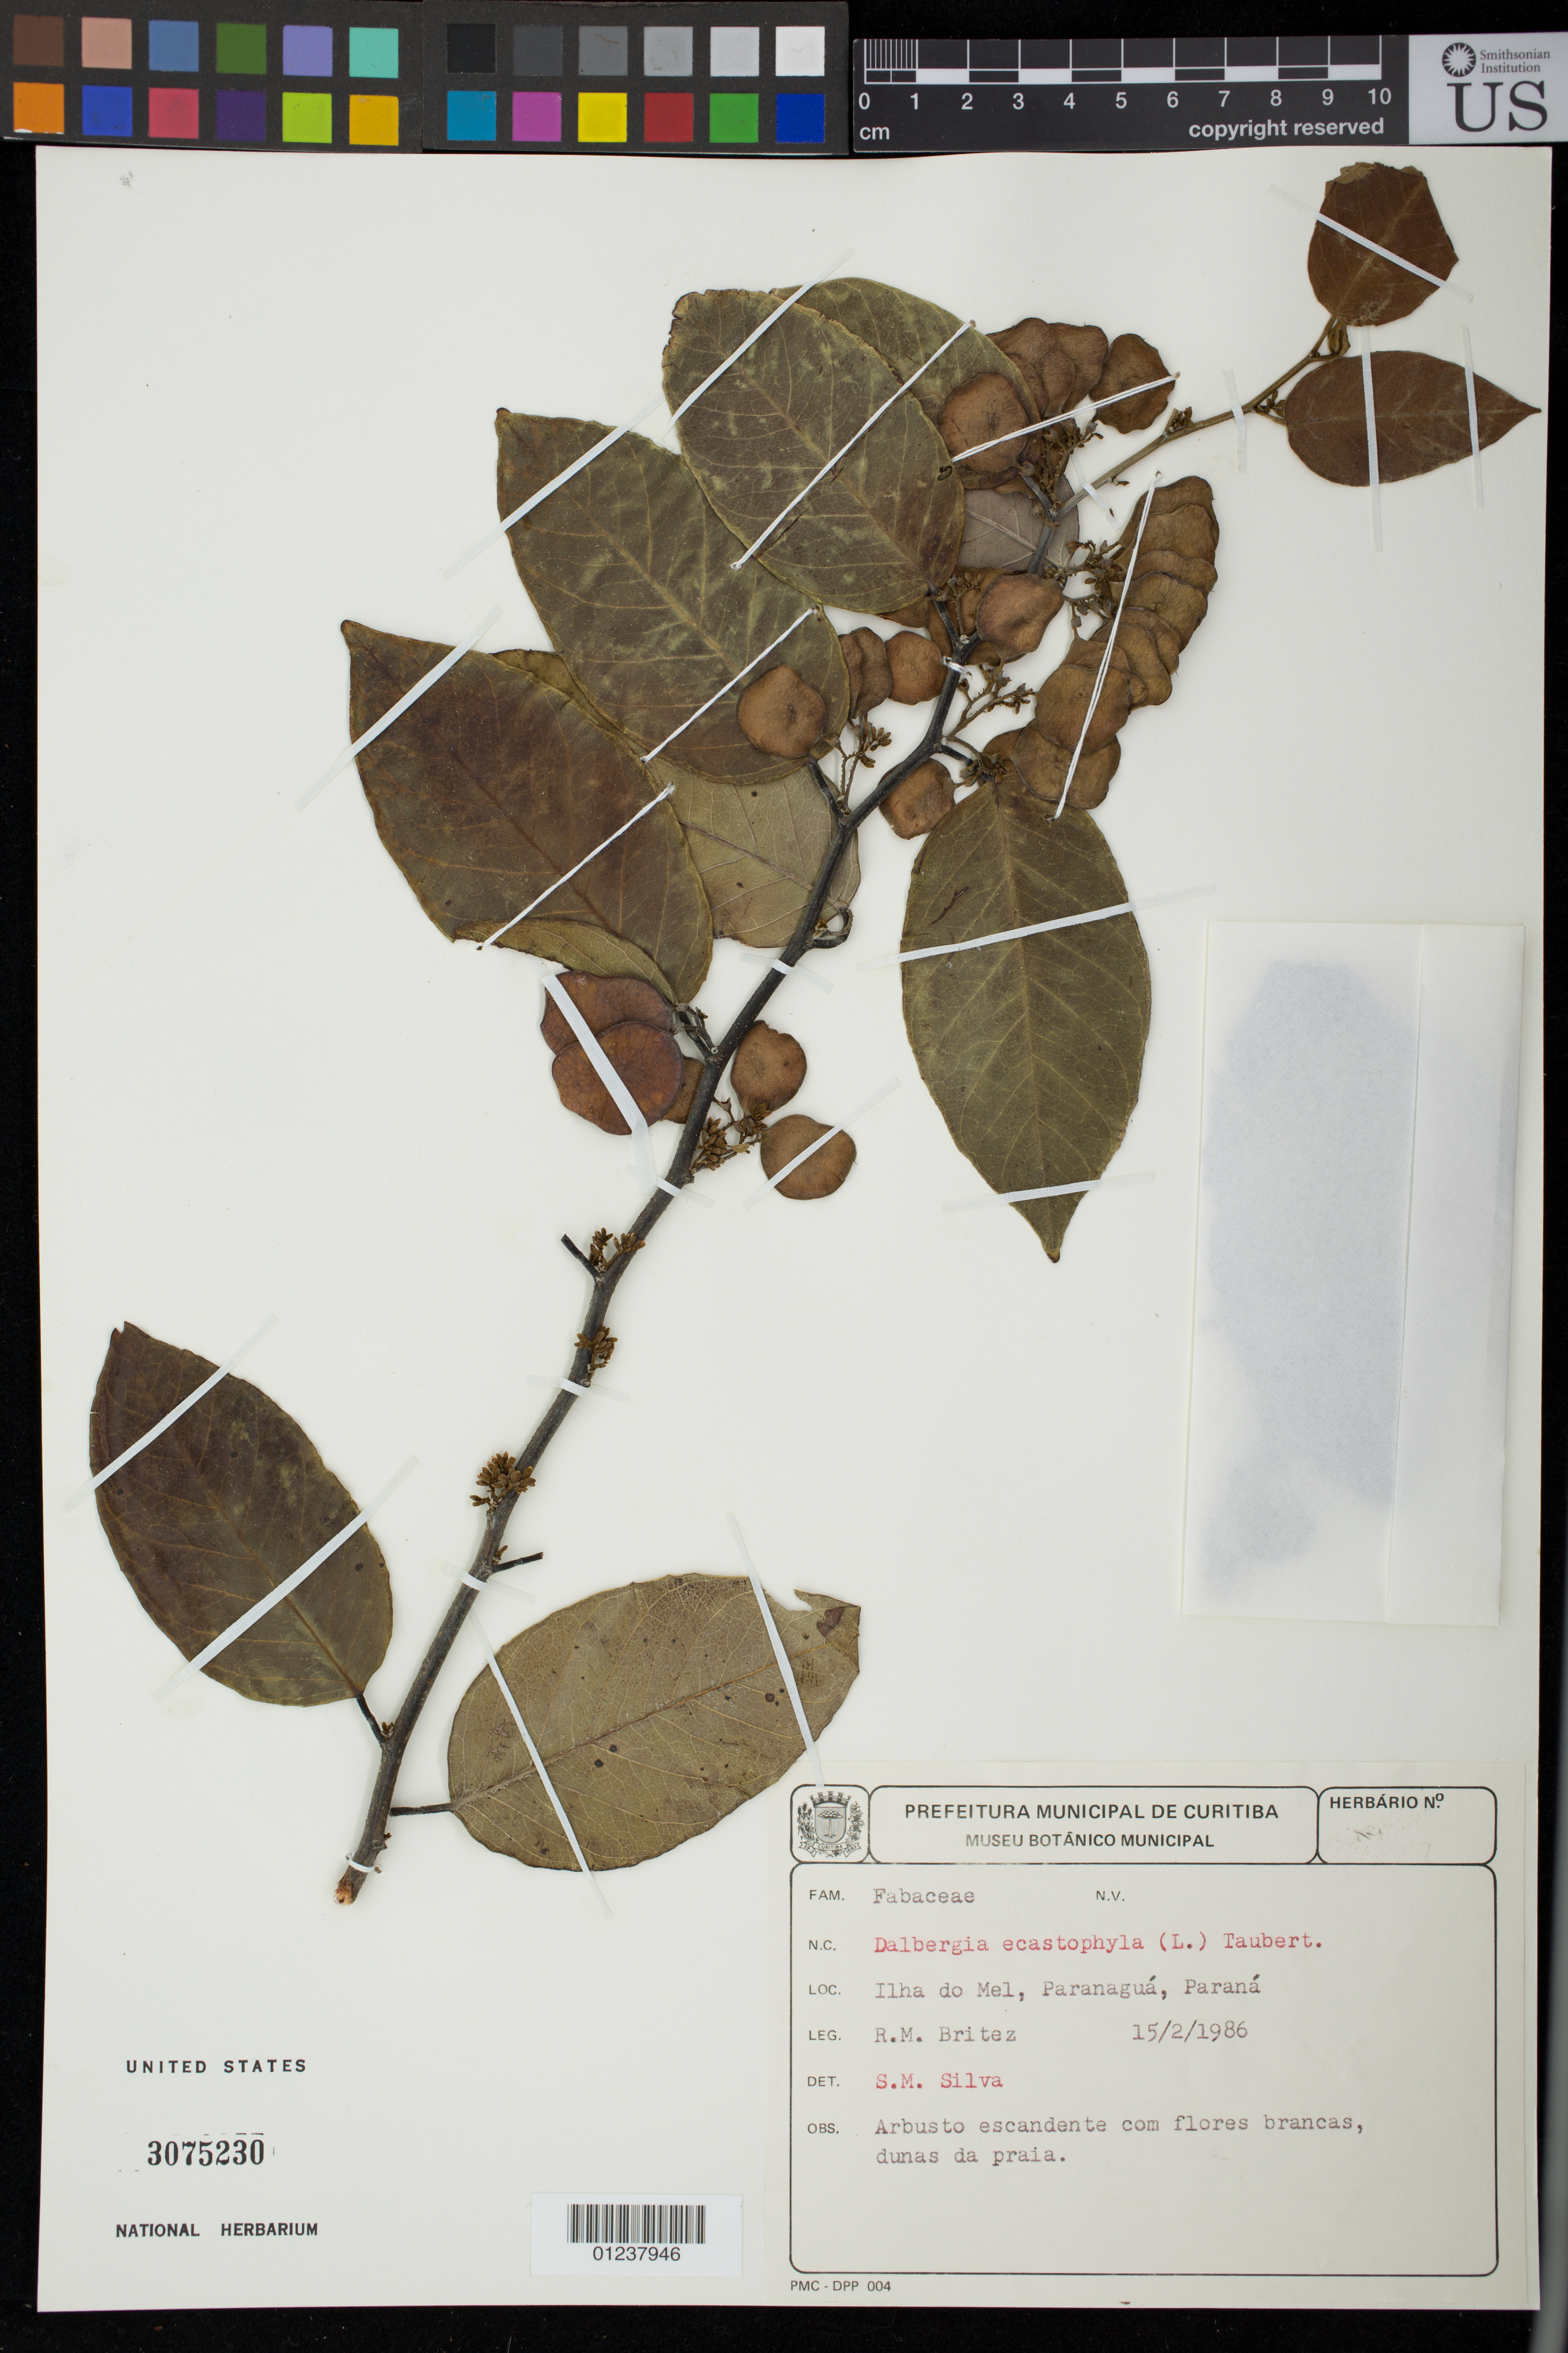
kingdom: Plantae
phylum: Tracheophyta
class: Magnoliopsida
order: Fabales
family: Fabaceae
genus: Dalbergia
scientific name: Dalbergia ecastaphyllum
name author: (L.) Taub.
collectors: R. Brítez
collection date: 1986-02-15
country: Brazil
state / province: Parana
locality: Ilha do Mel, Paranagua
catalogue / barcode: US 3075230